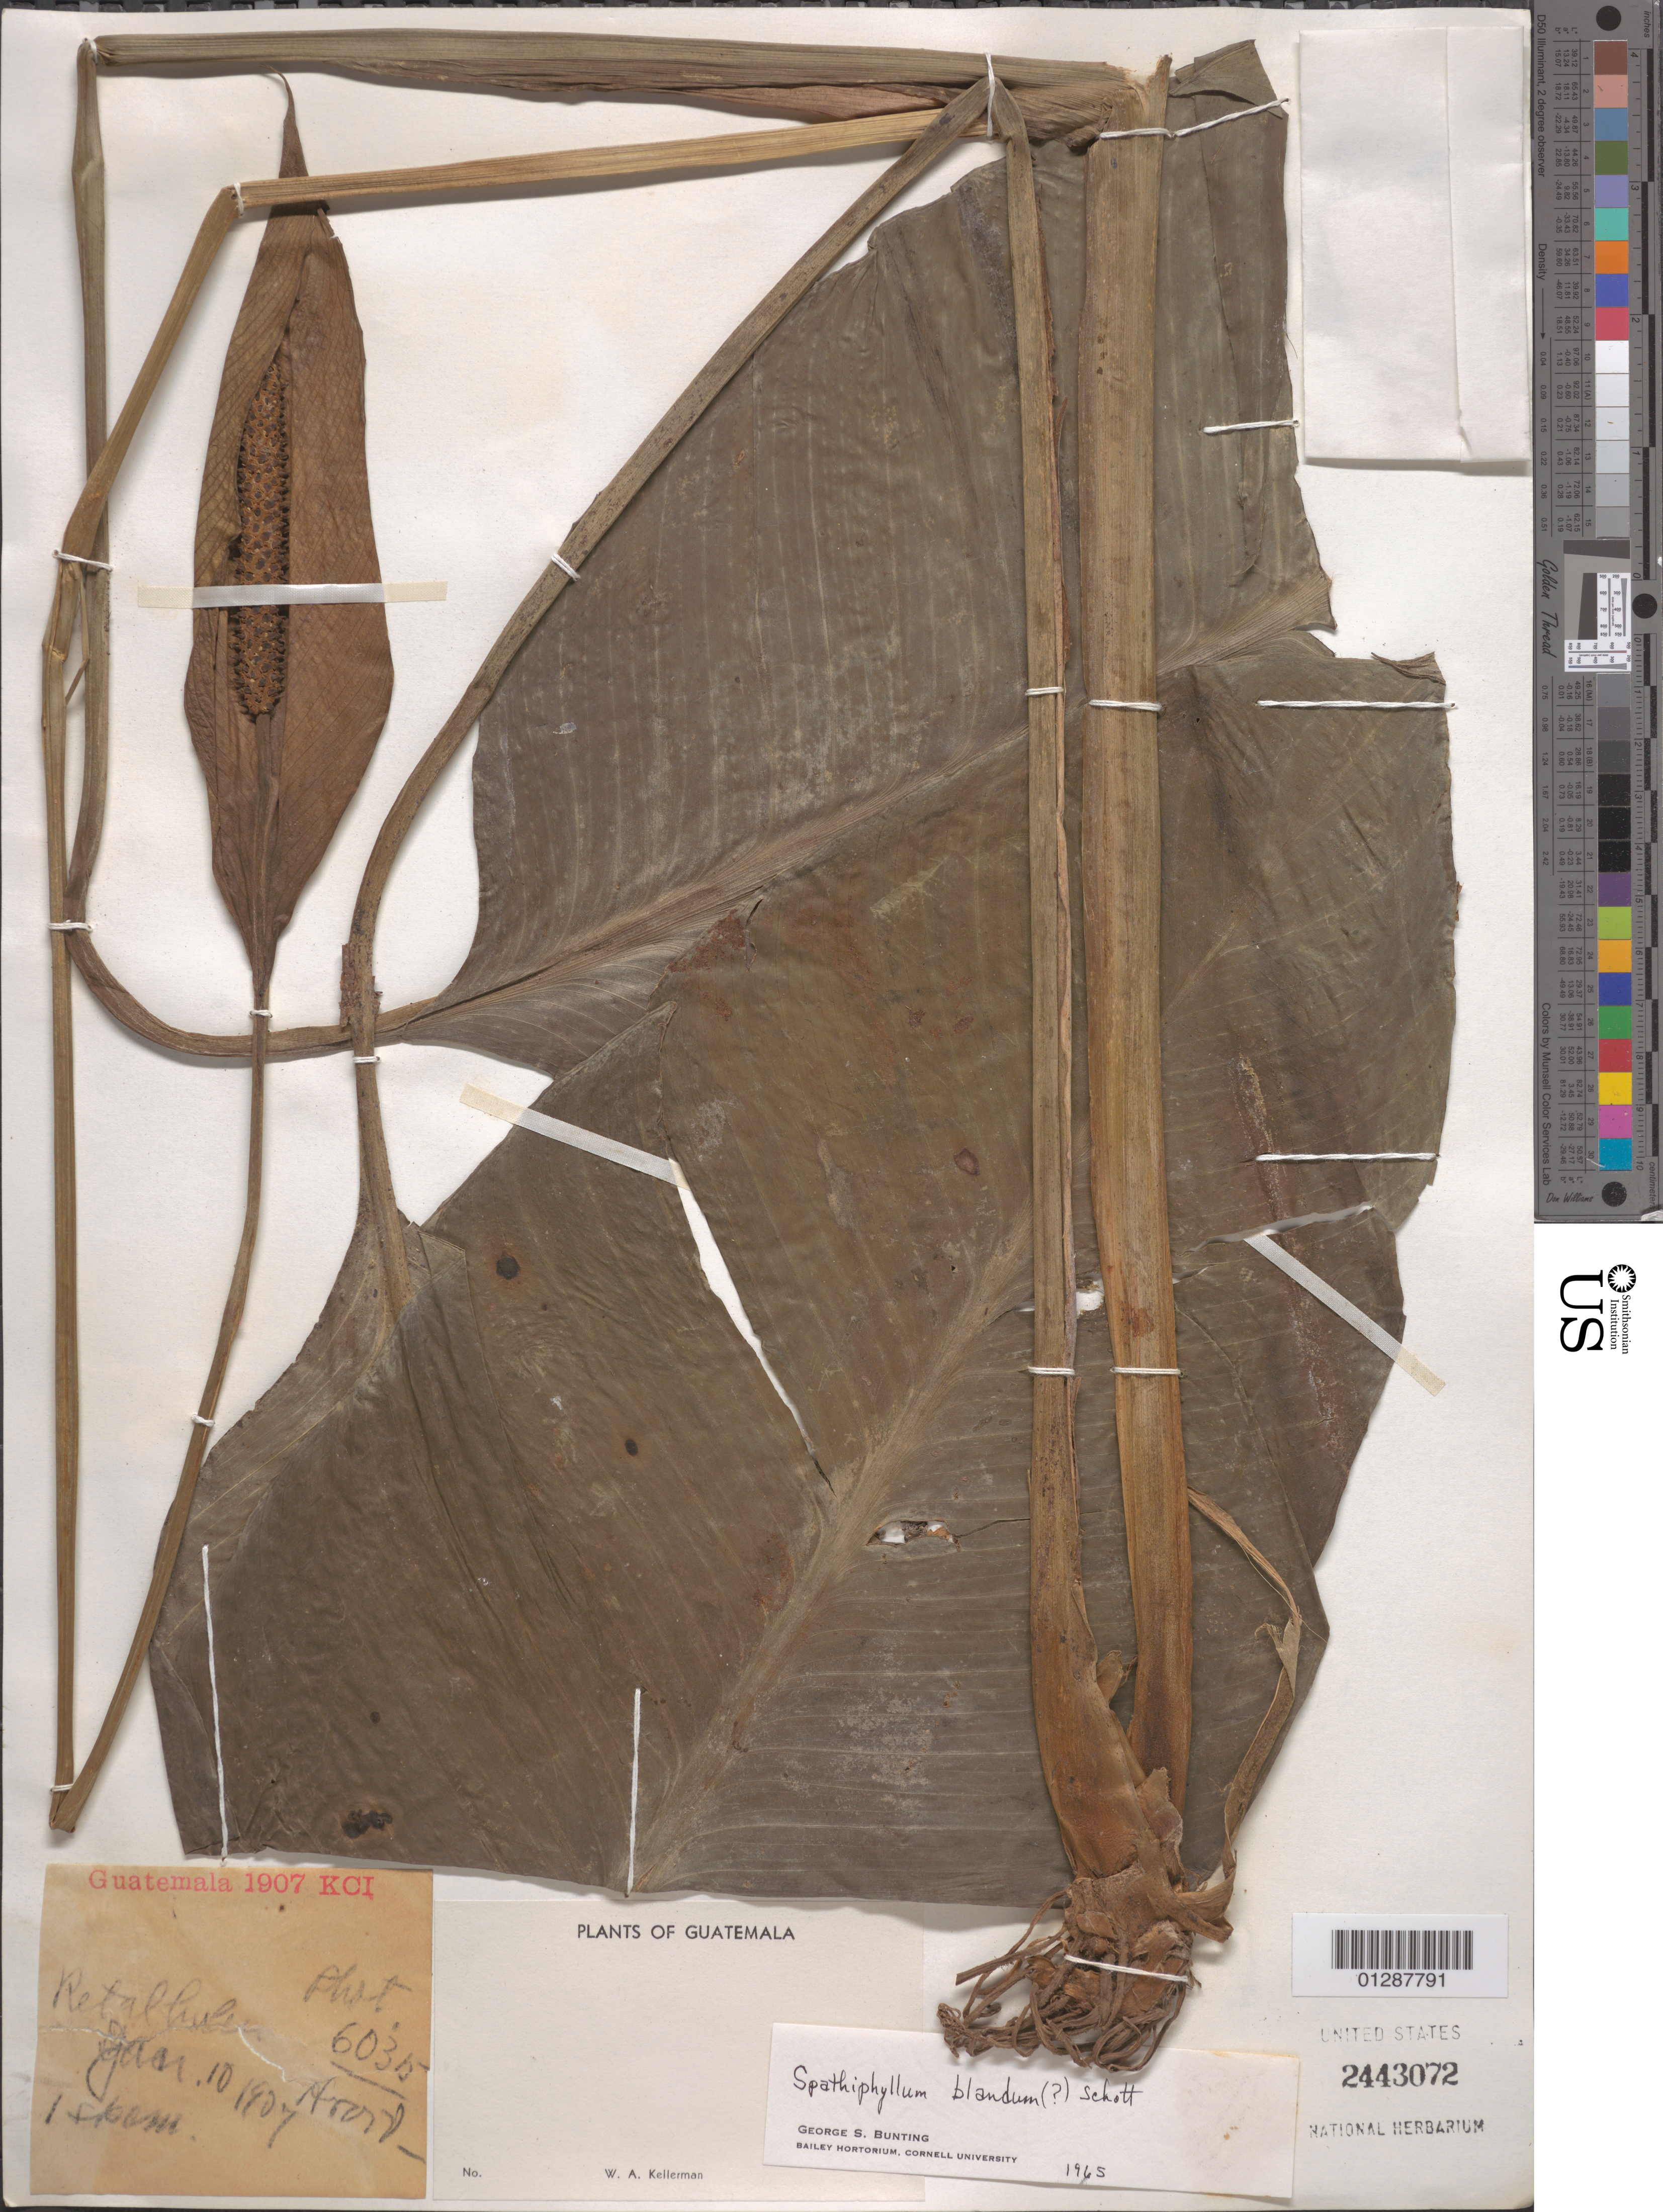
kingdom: Plantae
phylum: Tracheophyta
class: Liliopsida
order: Alismatales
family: Araceae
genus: Spathiphyllum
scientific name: Spathiphyllum blandum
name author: Schott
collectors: W. Kellerman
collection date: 1907-01-10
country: Guatemala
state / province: Retalhuleu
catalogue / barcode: US 2443072